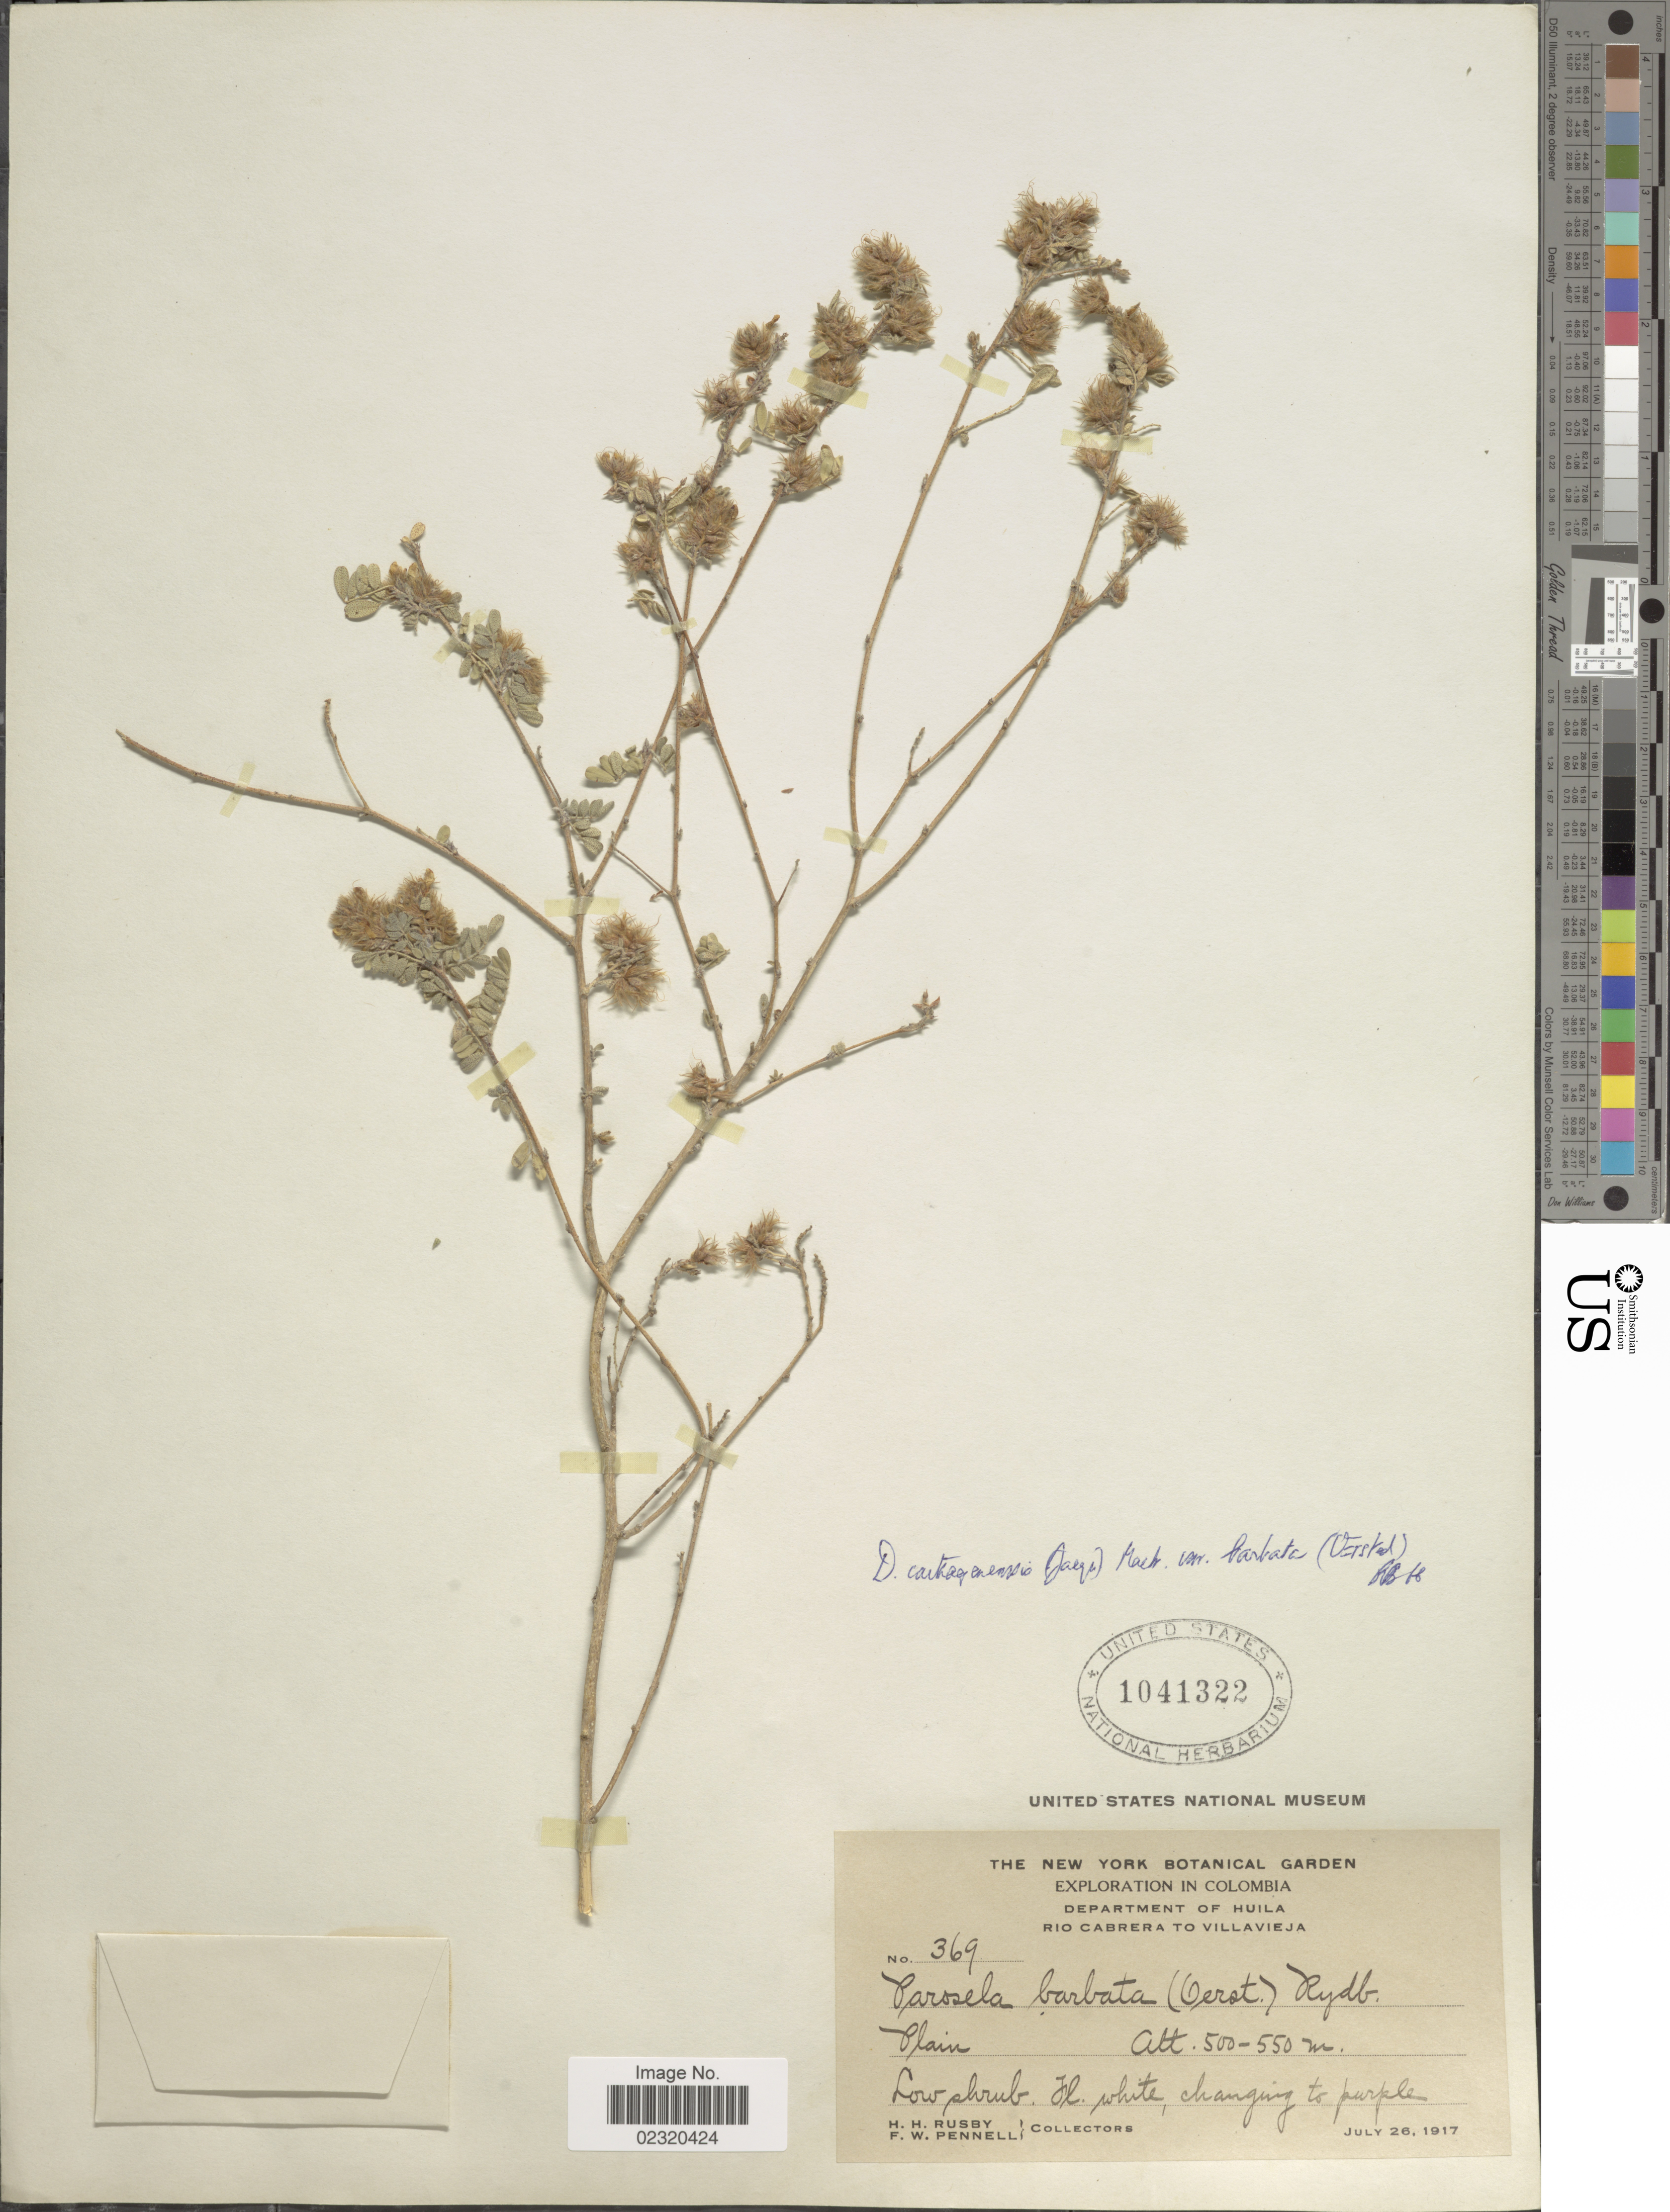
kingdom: Plantae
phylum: Tracheophyta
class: Magnoliopsida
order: Fabales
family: Fabaceae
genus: Dalea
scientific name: Dalea carthagenensis var. barbata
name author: (Oerst.) Barneby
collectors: H. H. Rusby & F. W. Pennell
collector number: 369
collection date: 1917-07-26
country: Colombia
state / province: Huila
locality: Rio Cabrera to Villavieja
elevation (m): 500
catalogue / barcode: US 1041322